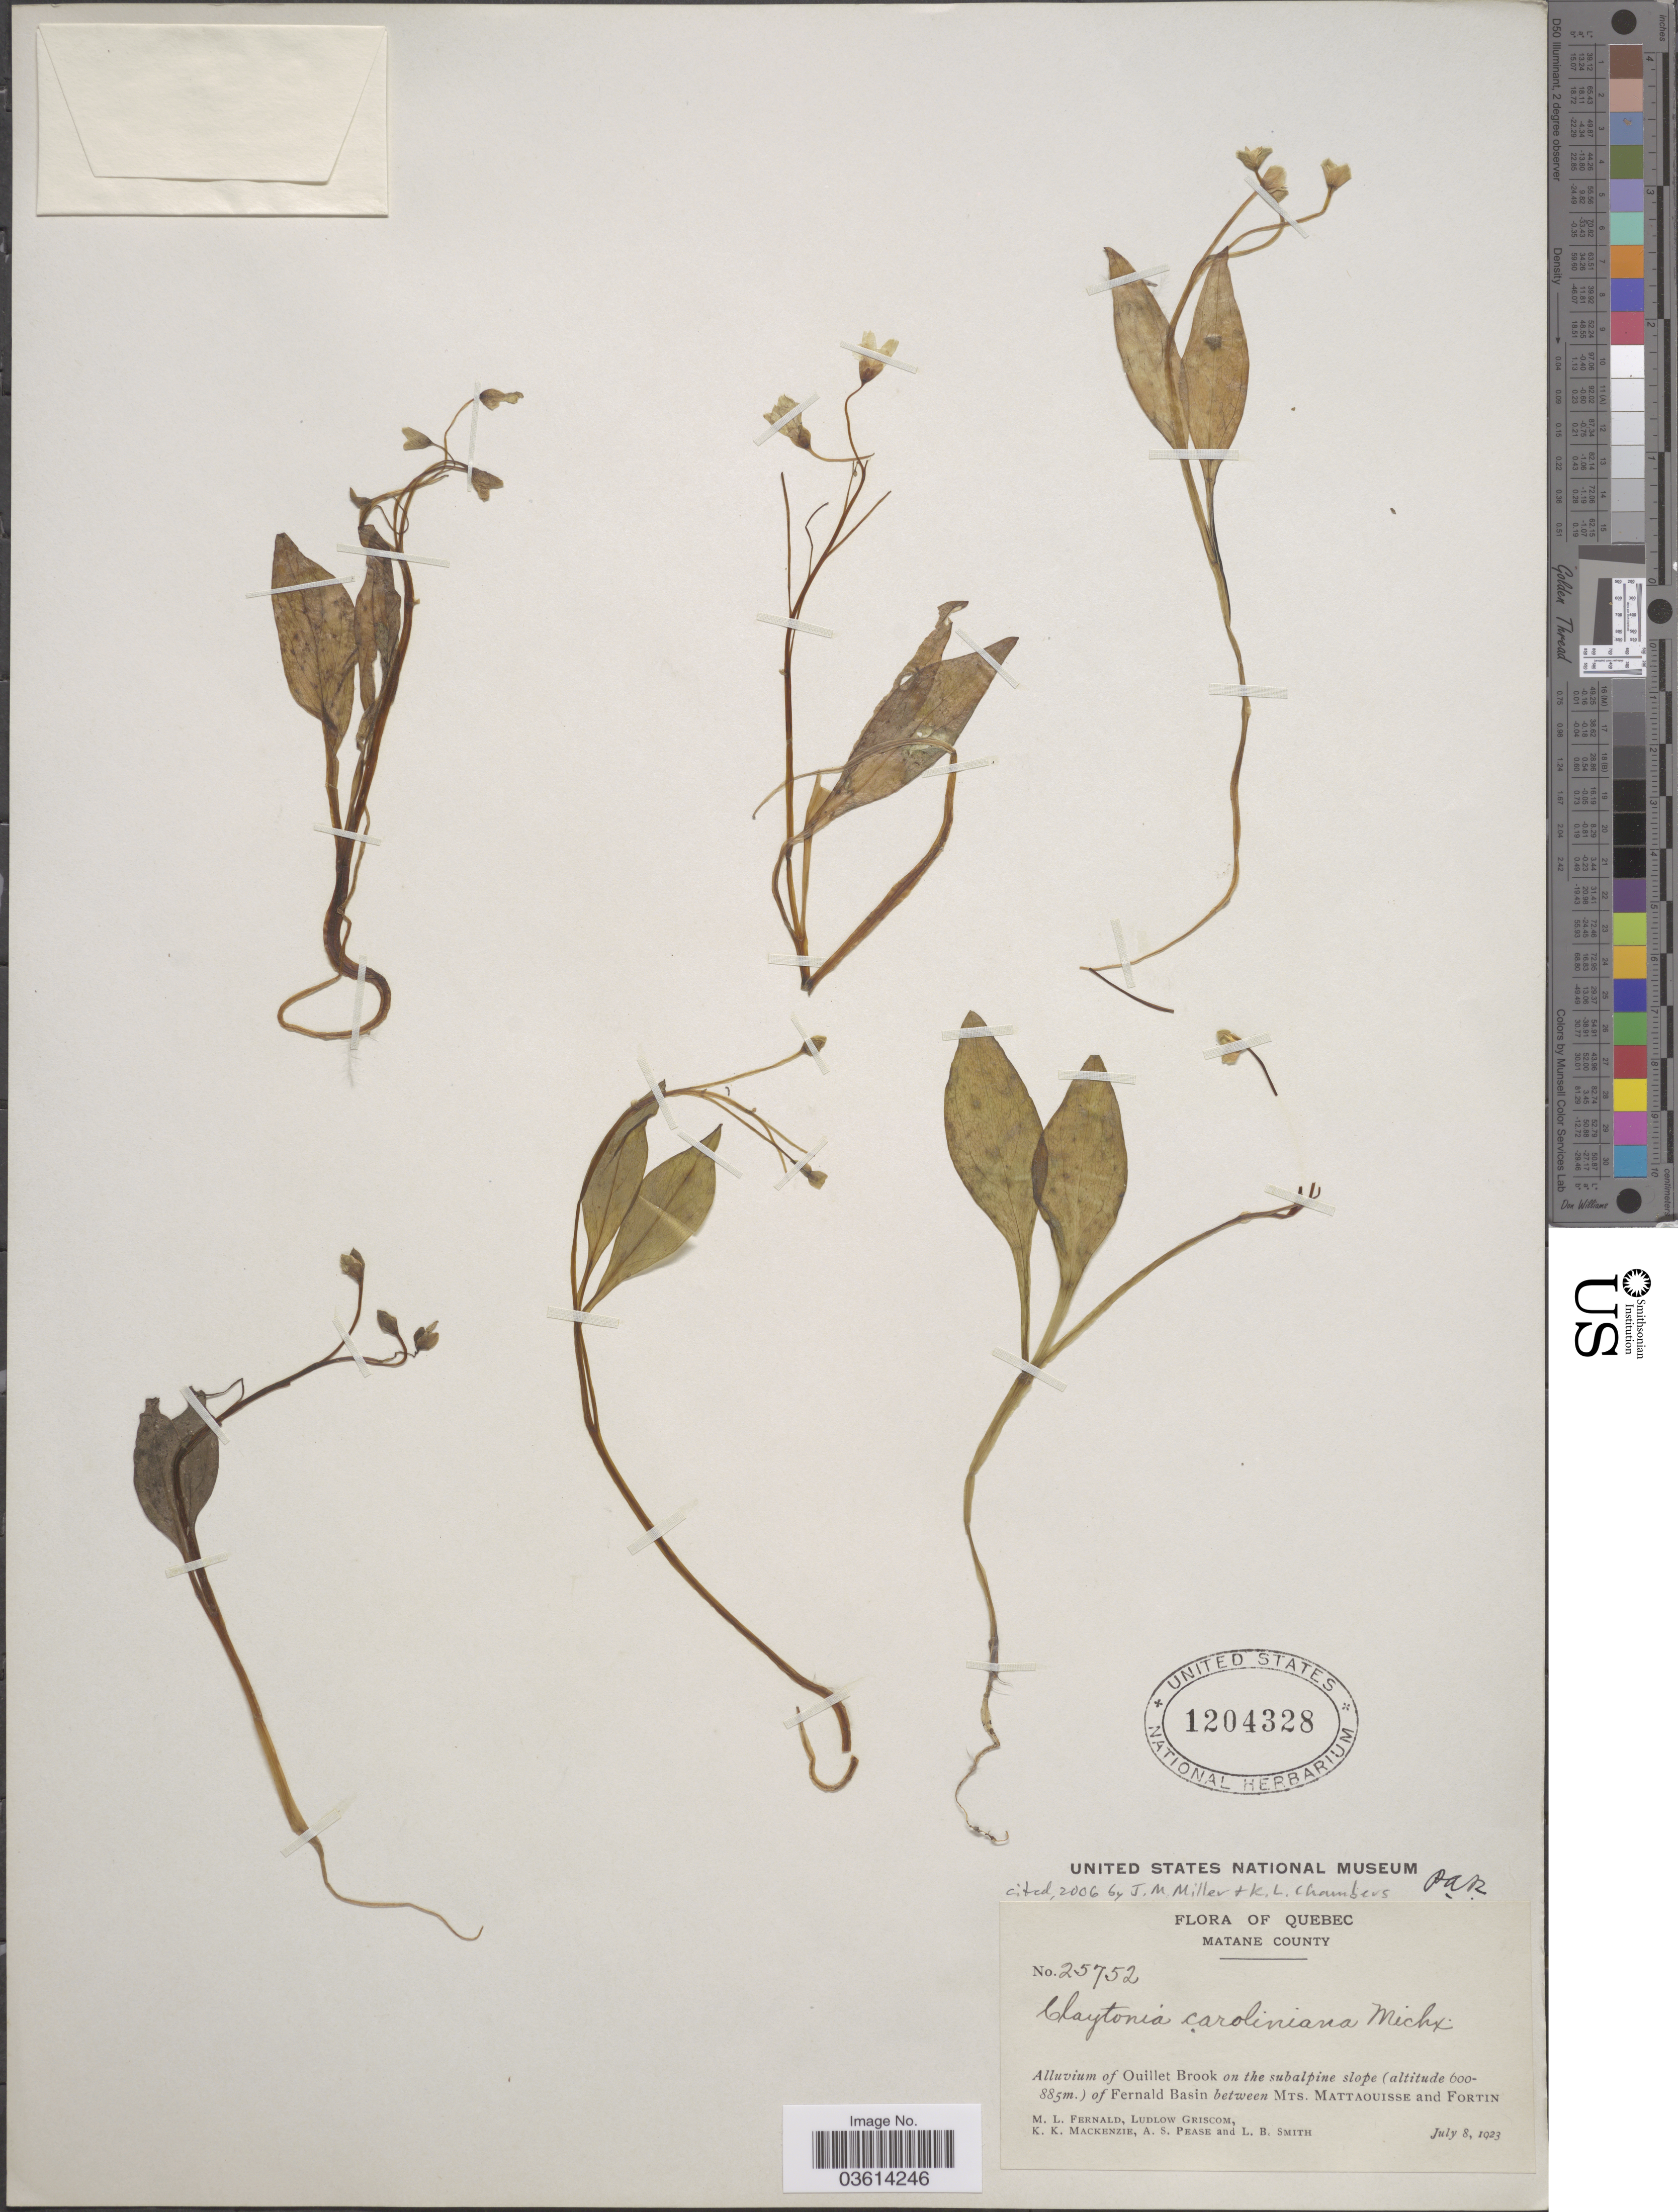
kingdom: Plantae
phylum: Tracheophyta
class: Magnoliopsida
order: Caryophyllales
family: Montiaceae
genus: Claytonia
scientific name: Claytonia caroliniana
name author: Michx.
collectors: M. L. Fernald, L. Griscom, K. K. Mackenzie, A. S. Pease & L. Smith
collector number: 25752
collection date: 1923-07-08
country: Canada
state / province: Quebec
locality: Matane County. Alluvium of Ouillet Brook on the subalpine slope of Fernald Basin between Mts. Mattaouisse and Fortin.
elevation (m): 600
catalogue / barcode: US 1204328